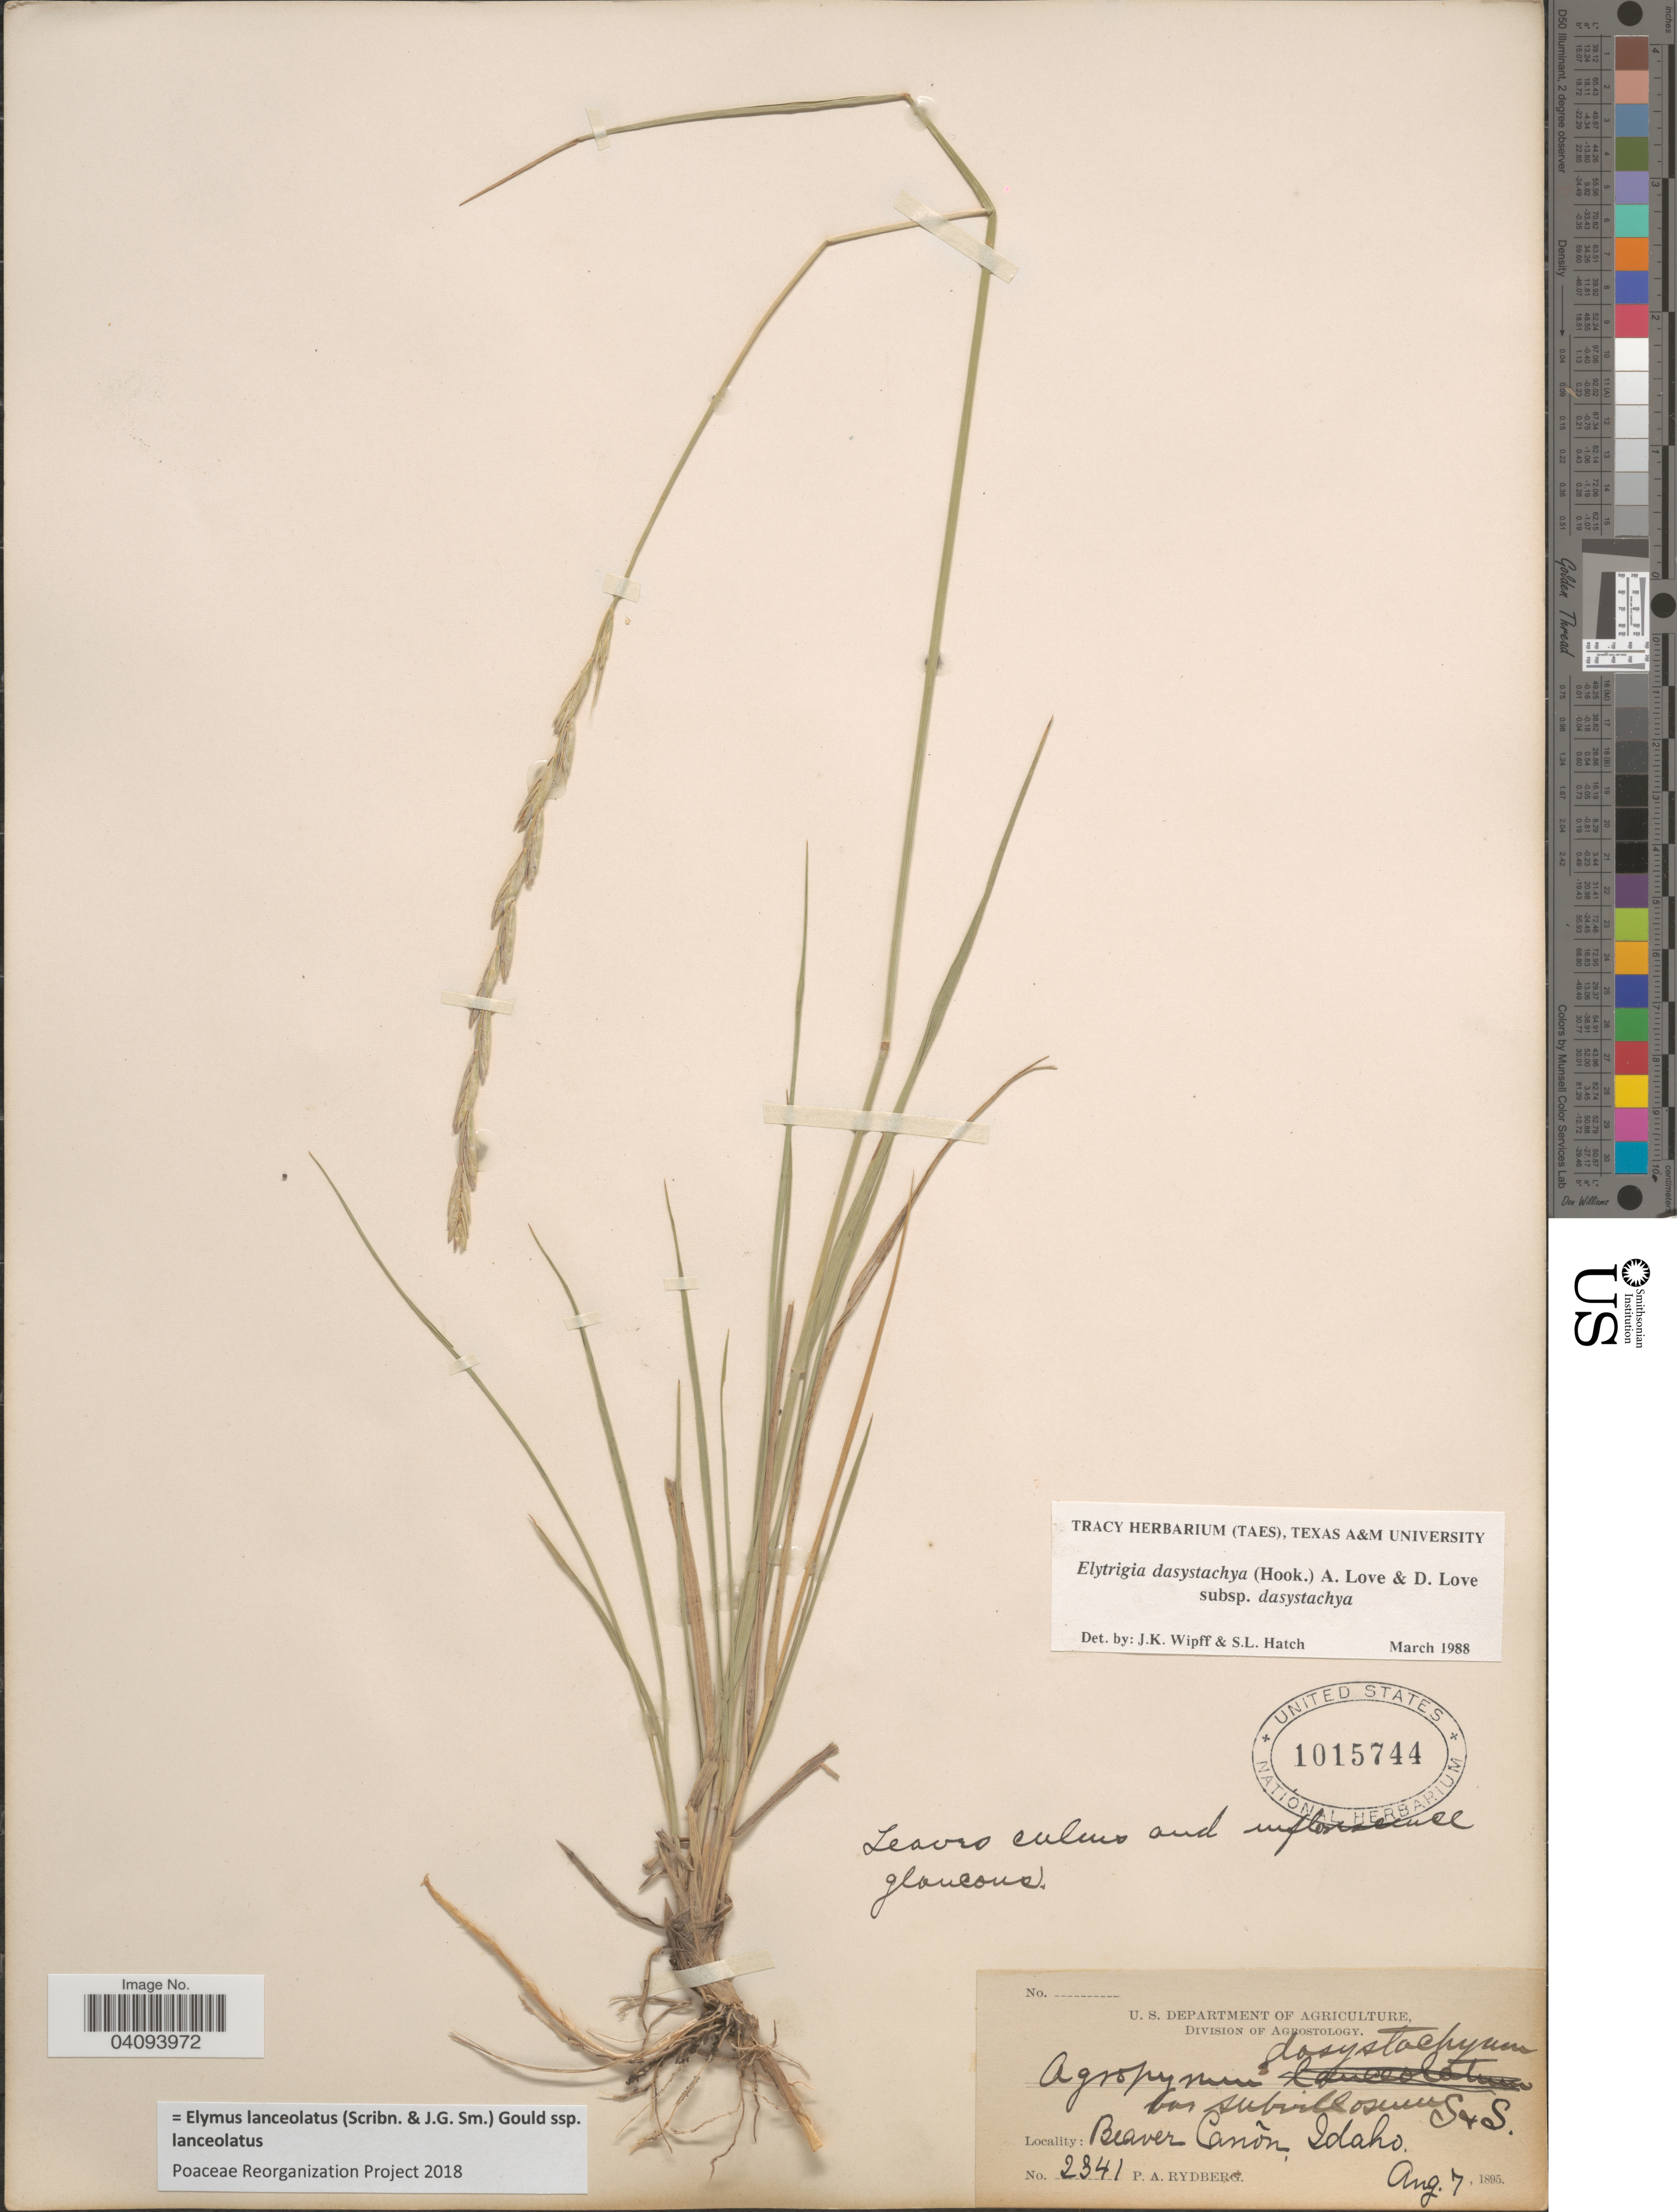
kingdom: Plantae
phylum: Tracheophyta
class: Liliopsida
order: Poales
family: Poaceae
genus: Elymus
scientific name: Elymus lanceolatus subsp. lanceolatus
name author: (Scribn. & J.G. Sm.) Gould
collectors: P. A. Rydberg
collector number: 2341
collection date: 1895-08-07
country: United States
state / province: Idaho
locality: Beaver Cañon.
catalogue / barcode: US 1015744